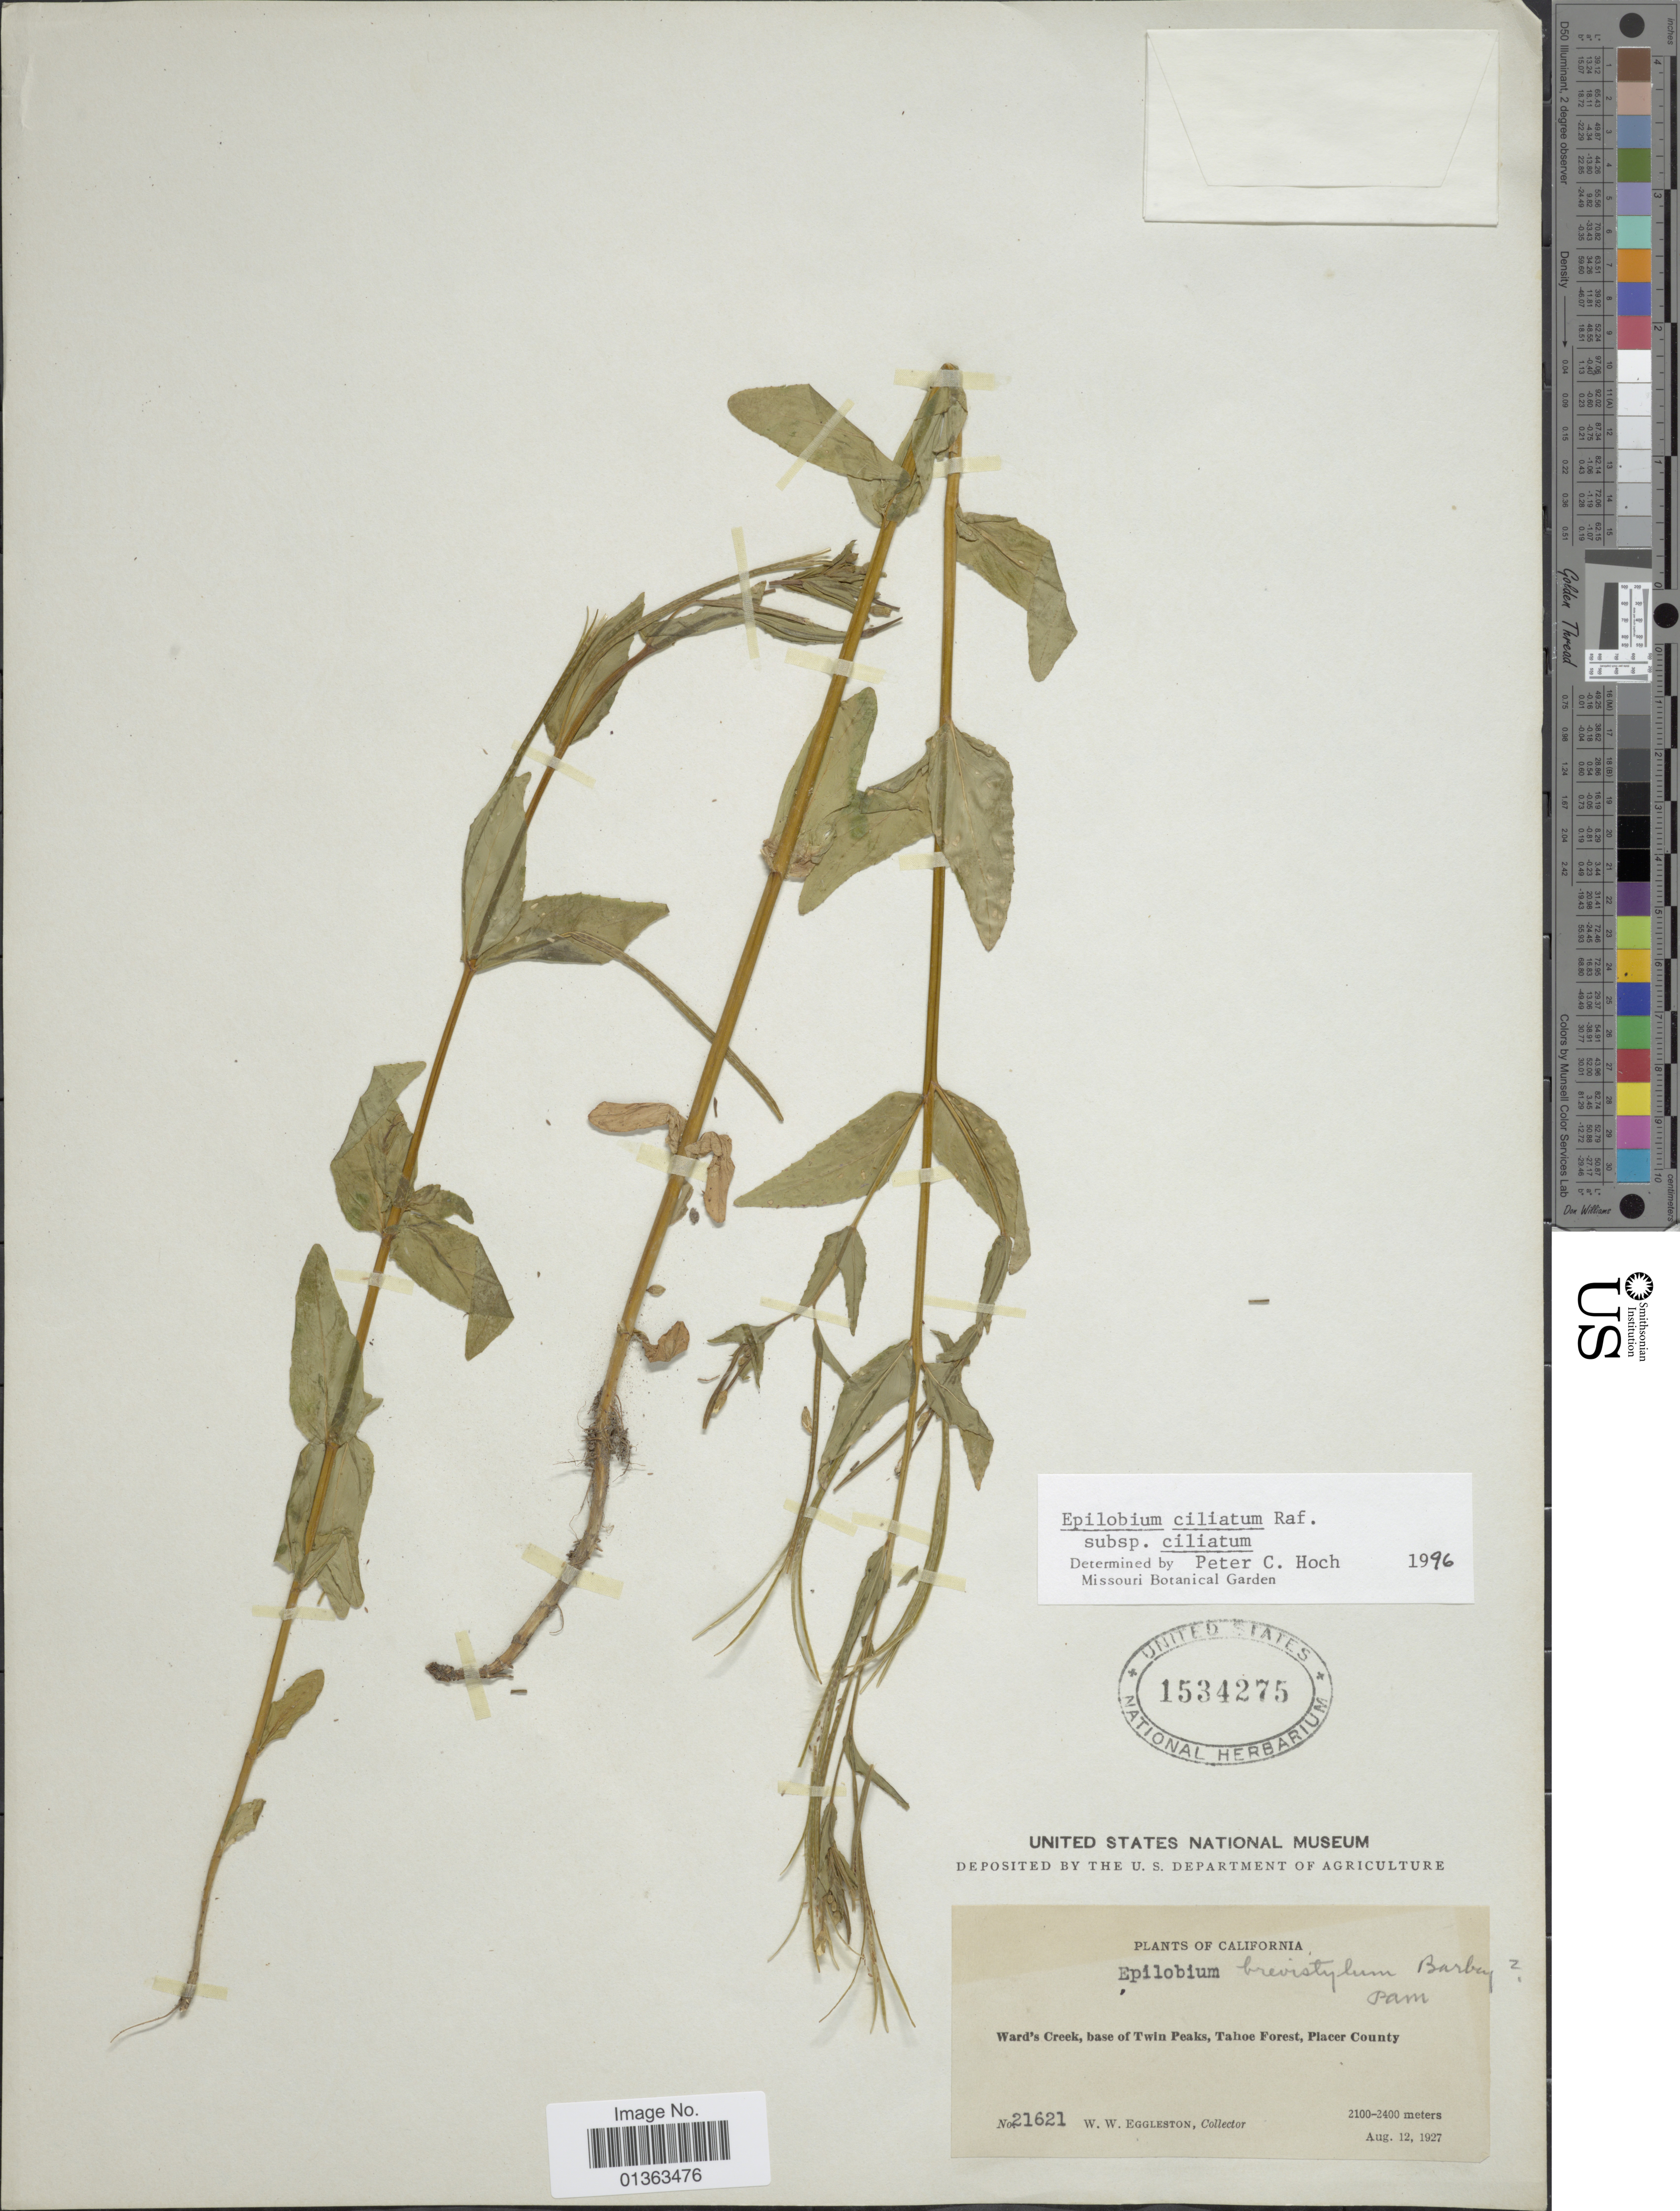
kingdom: Plantae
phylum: Tracheophyta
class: Magnoliopsida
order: Myrtales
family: Onagraceae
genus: Epilobium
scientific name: Epilobium ciliatum subsp. ciliatum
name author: Raf.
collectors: W. W. Eggleston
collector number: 21621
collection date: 1927-08-12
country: United States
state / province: California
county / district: Placer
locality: Ward's Creek, base of Twin Peaks, Tahoe Forest, Placer County.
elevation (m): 2100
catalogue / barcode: US 1534275